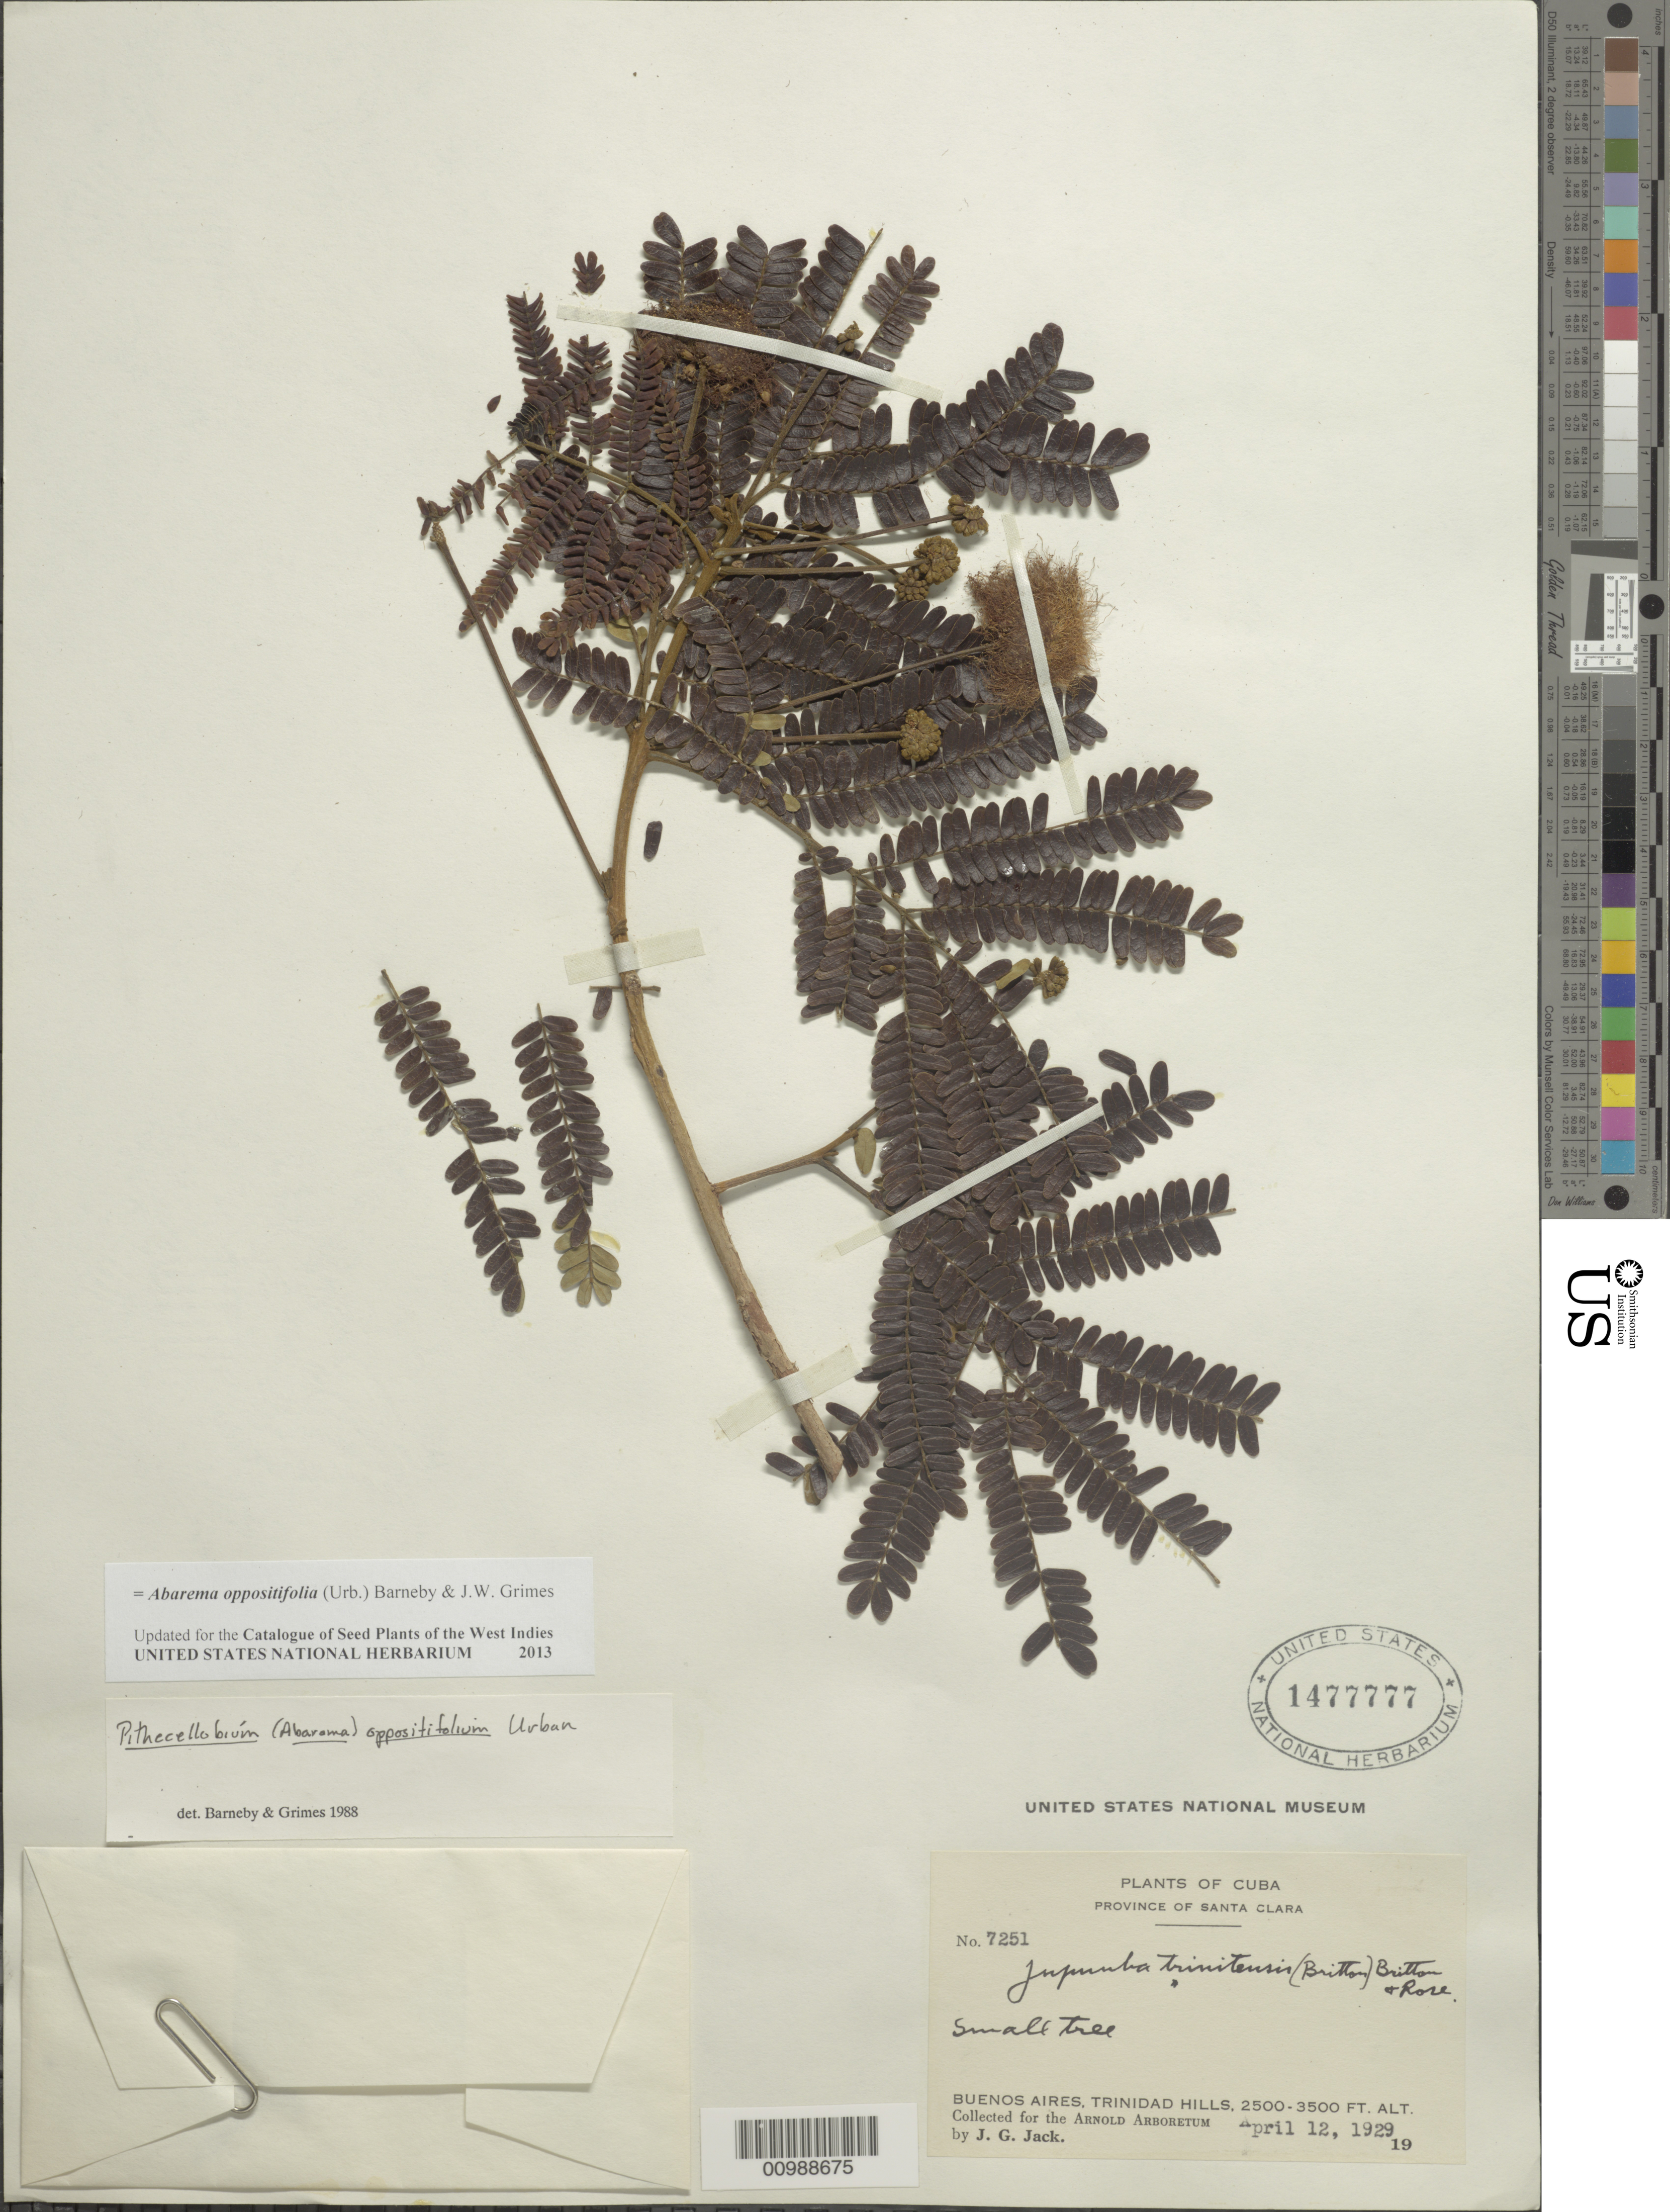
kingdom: Plantae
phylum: Tracheophyta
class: Magnoliopsida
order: Fabales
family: Fabaceae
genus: Jupunba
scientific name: Jupunba oppositifolia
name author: (Urb.) Britton & Rose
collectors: J. G. Jack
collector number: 7251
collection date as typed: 12 Apr 1929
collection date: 1929-04-12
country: Cuba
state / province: Villa Clara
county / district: Santa Clara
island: Cuba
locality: Trinidad Hills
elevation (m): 762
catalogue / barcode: US 1477777